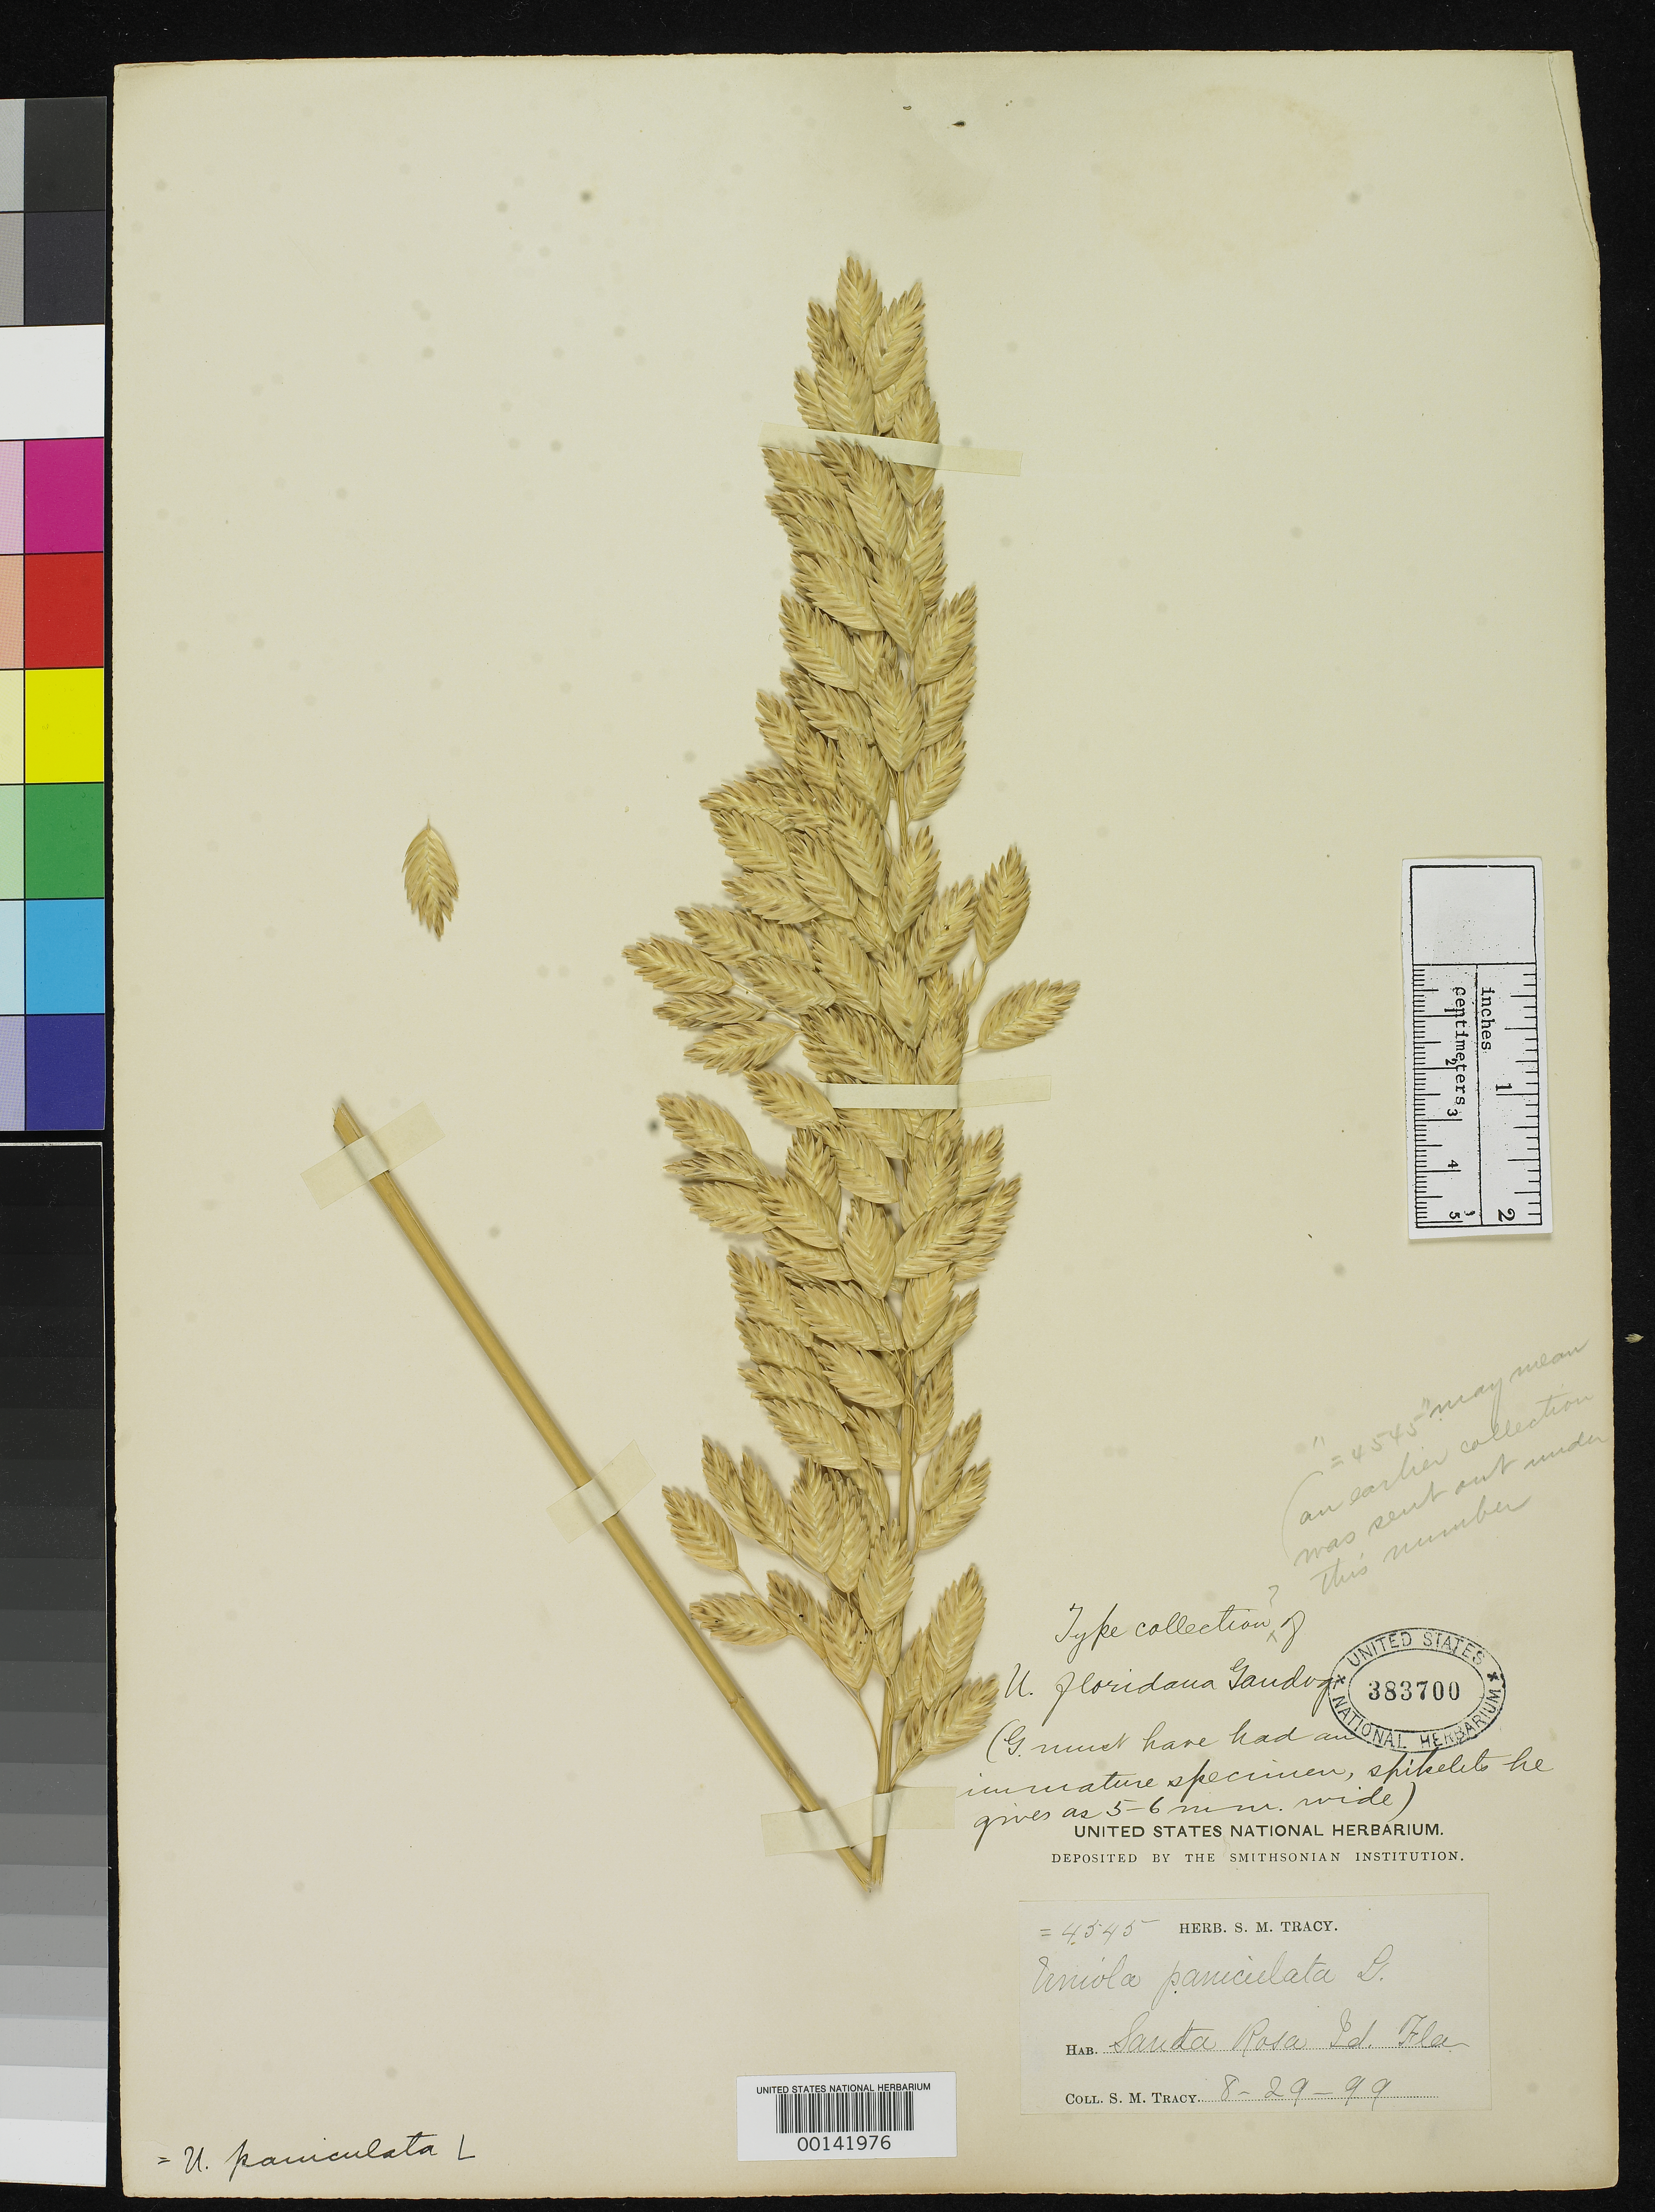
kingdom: Plantae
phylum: Tracheophyta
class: Liliopsida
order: Poales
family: Poaceae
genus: Uniola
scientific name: Uniola floridana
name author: Gand.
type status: Type Collection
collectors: S. M. Tracy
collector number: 4545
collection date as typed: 29 Aug 1899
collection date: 1899-08-29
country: United States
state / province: Florida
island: Santa Rosa Island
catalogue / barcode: US 383700